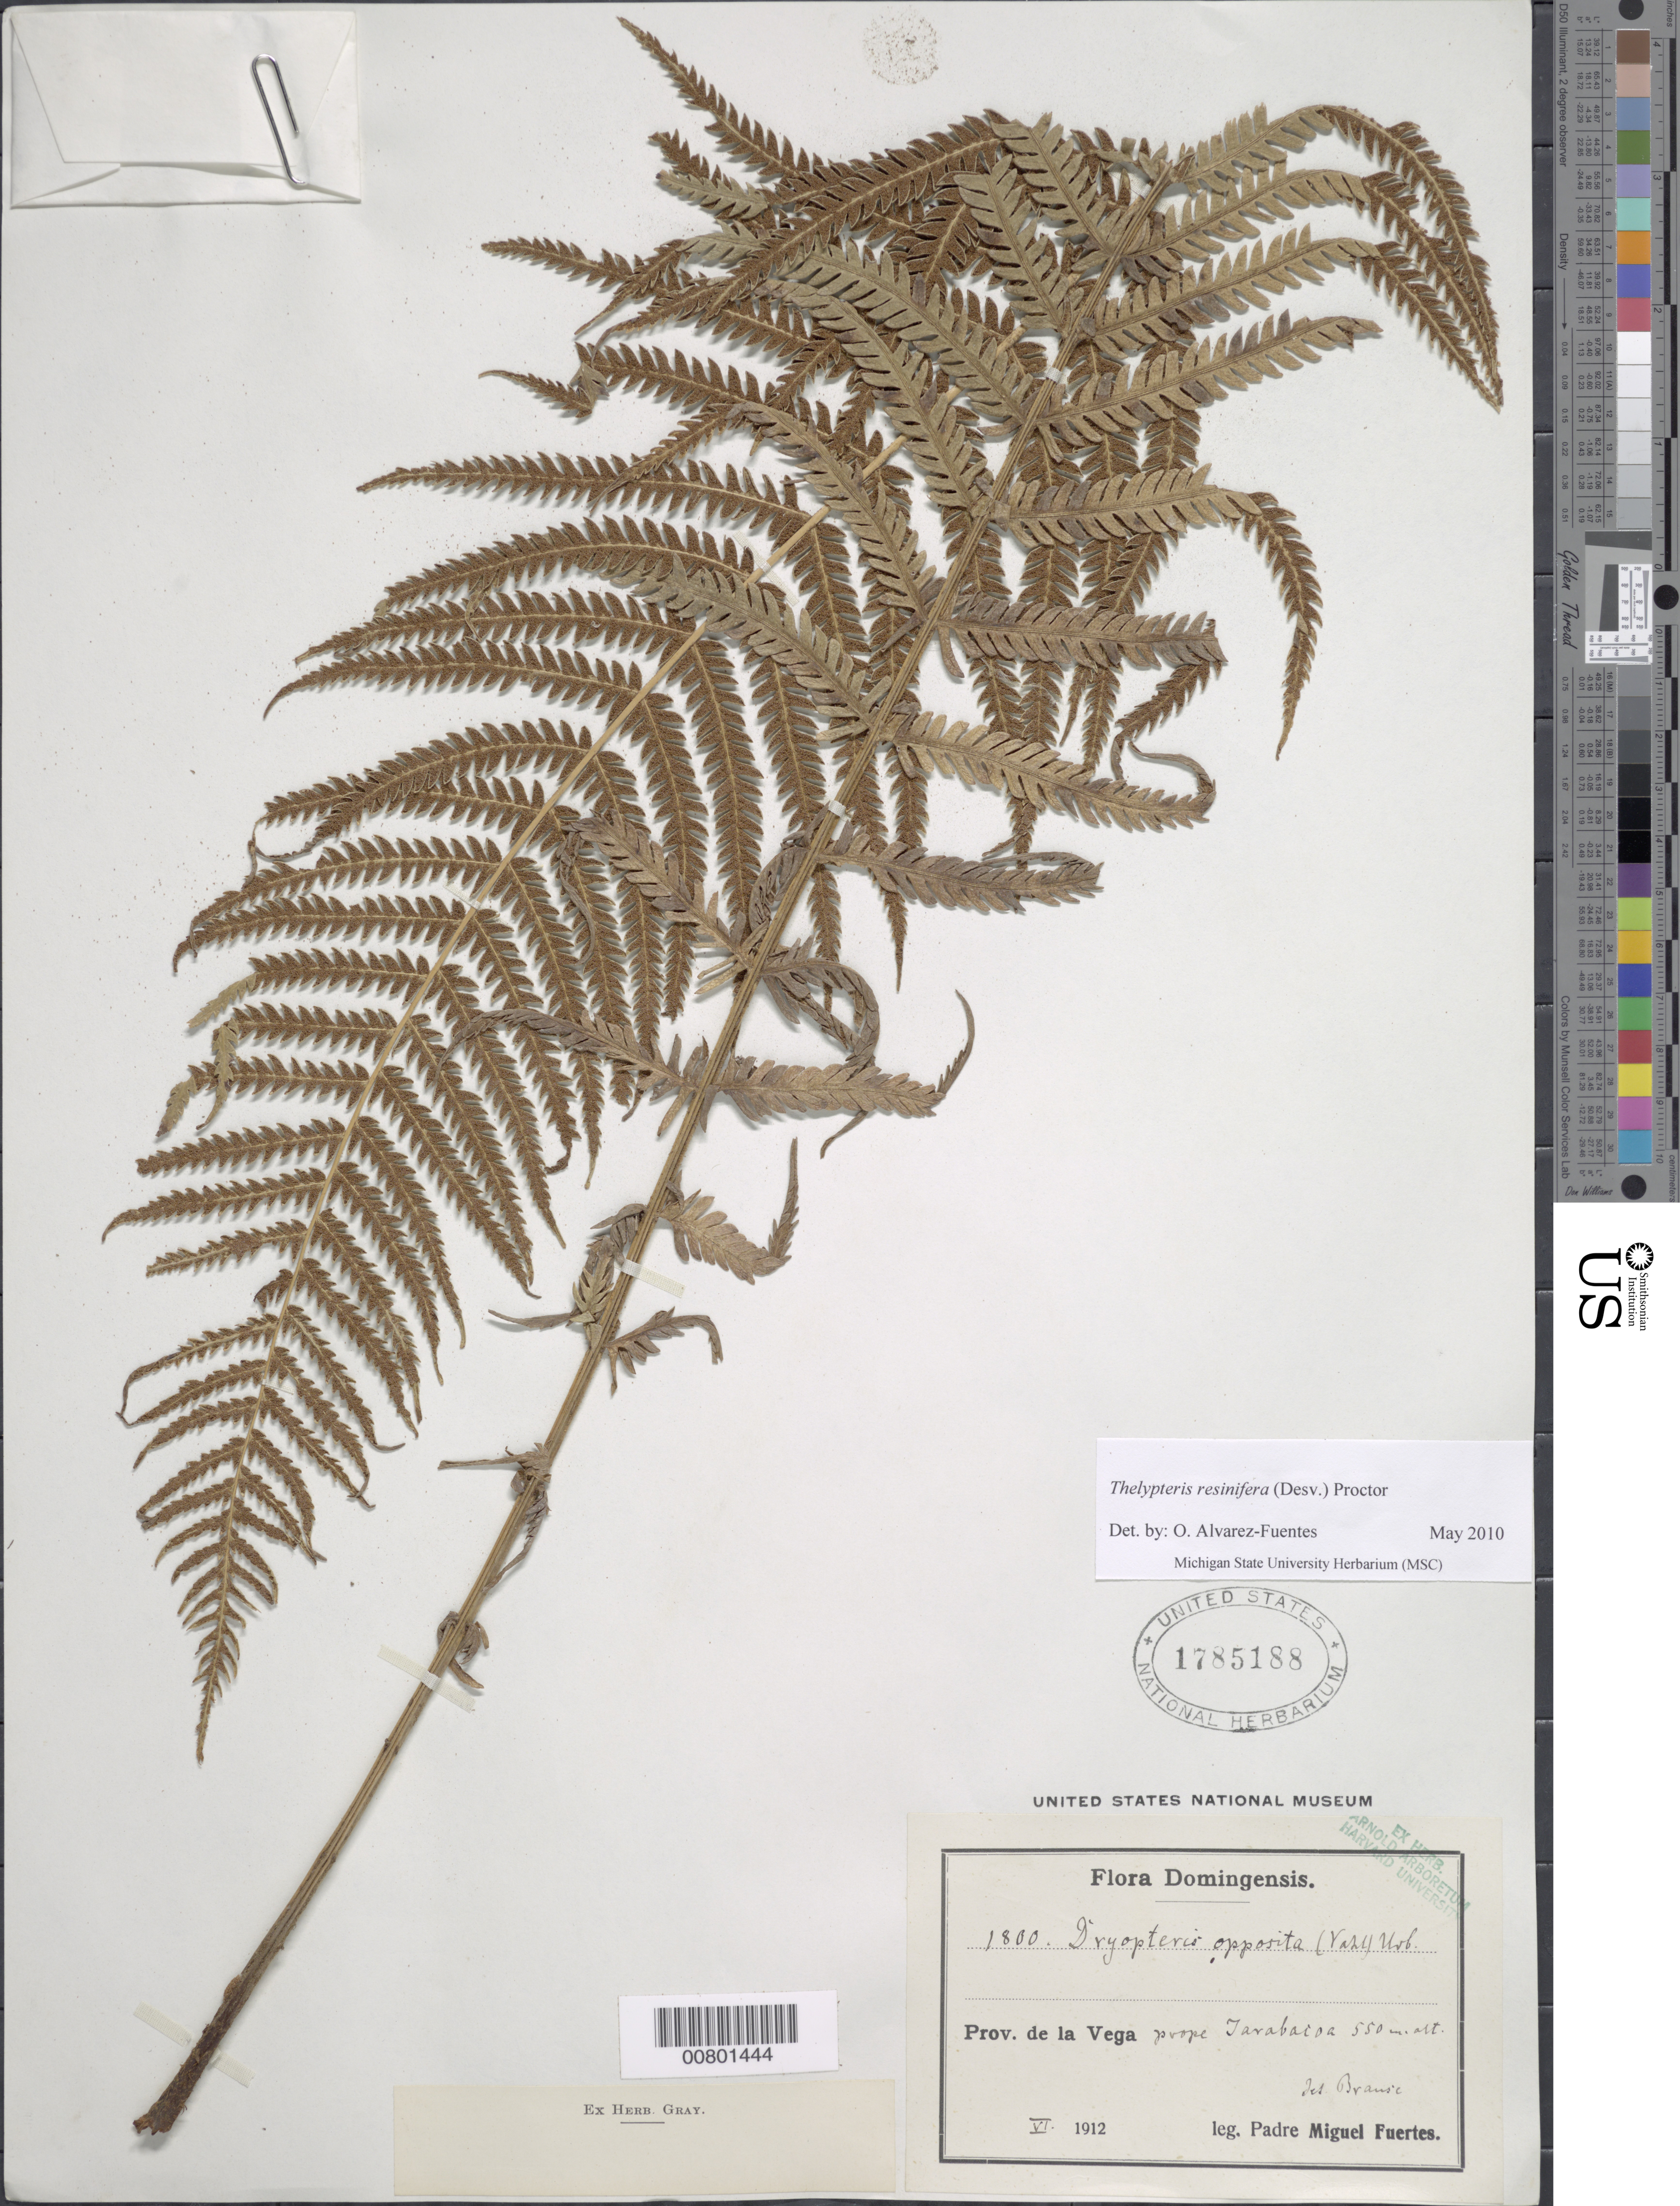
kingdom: Plantae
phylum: Tracheophyta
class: Polypodiopsida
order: Polypodiales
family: Thelypteridaceae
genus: Amauropelta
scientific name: Amauropelta resinifera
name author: (Desv.) Pic. Serm.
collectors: M. D. Fuertes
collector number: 1800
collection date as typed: Jun 1912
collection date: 1912-06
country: Dominican Republic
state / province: La Vega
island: Hispaniola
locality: Jarabacoa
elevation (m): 550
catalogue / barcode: US 1785188